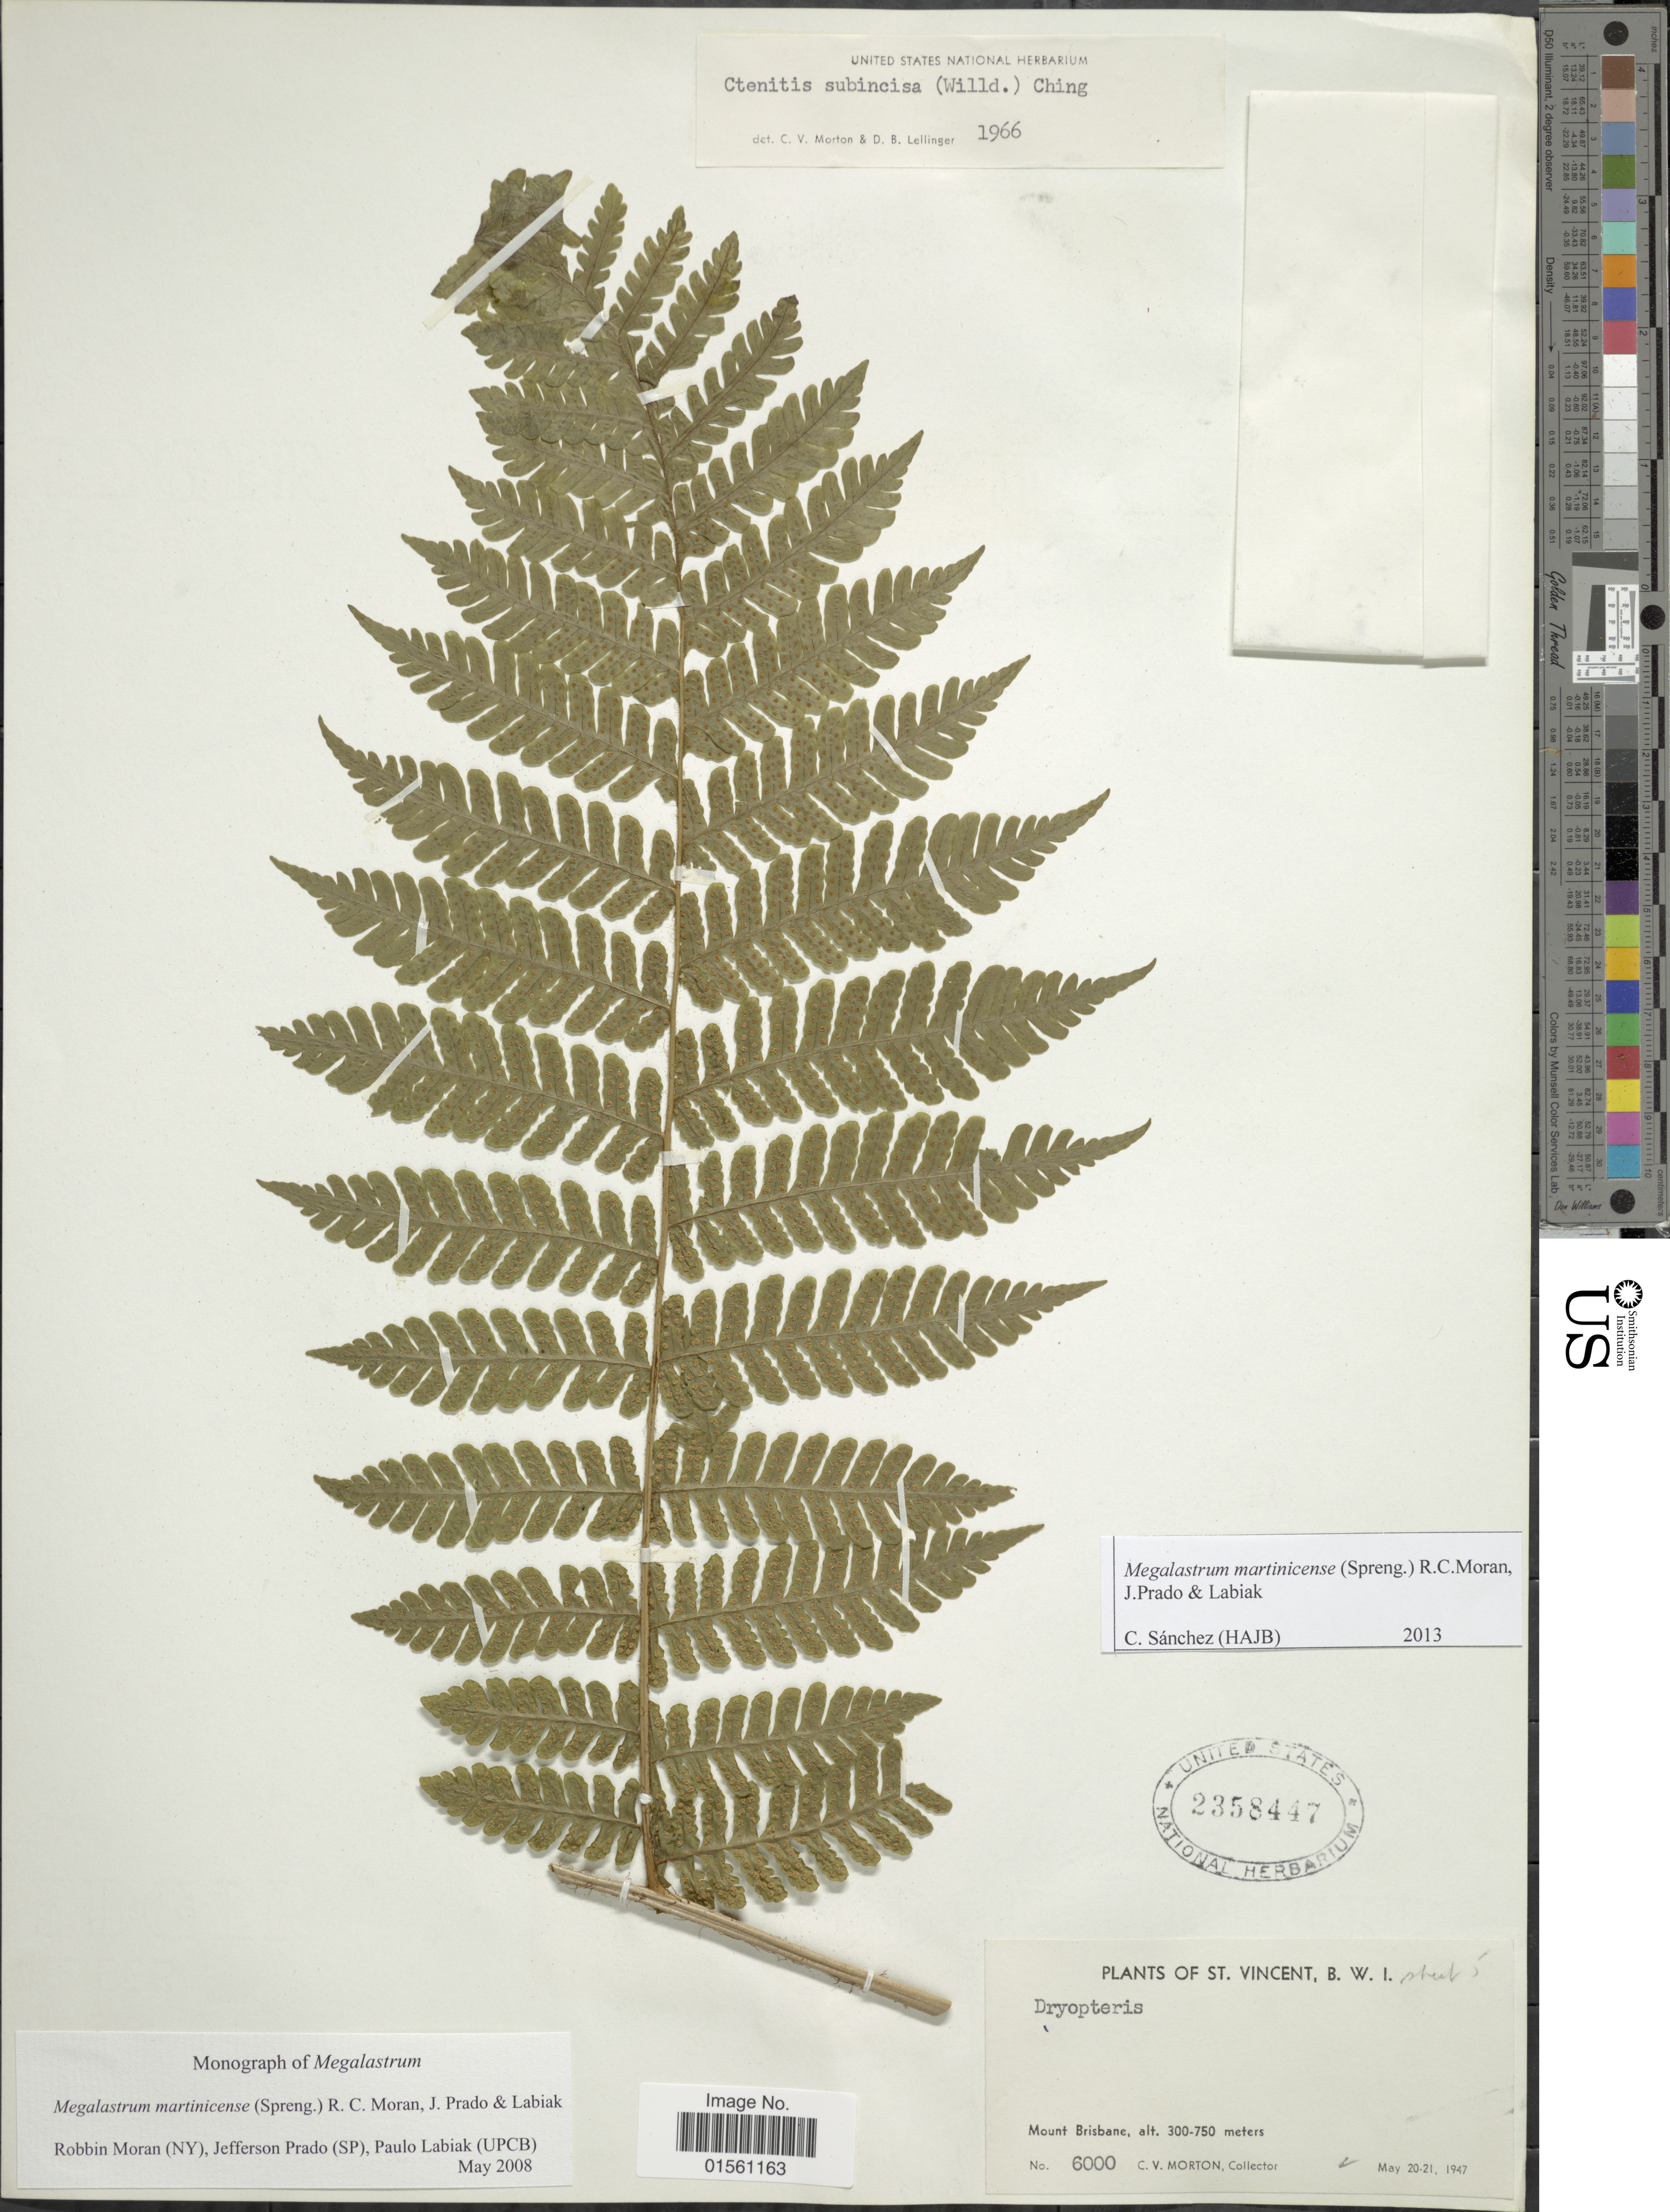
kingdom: Plantae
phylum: Tracheophyta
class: Polypodiopsida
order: Polypodiales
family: Dryopteridaceae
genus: Megalastrum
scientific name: Megalastrum martinicense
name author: (Spreng.) R.C. Moran et al.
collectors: C. V. Morton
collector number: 6000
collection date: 1947-05-20/1947-05-21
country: St. Vincent - Grenadines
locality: St. Vincent, B. W. I., Mount Brisbane.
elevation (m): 300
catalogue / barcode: US 2358447